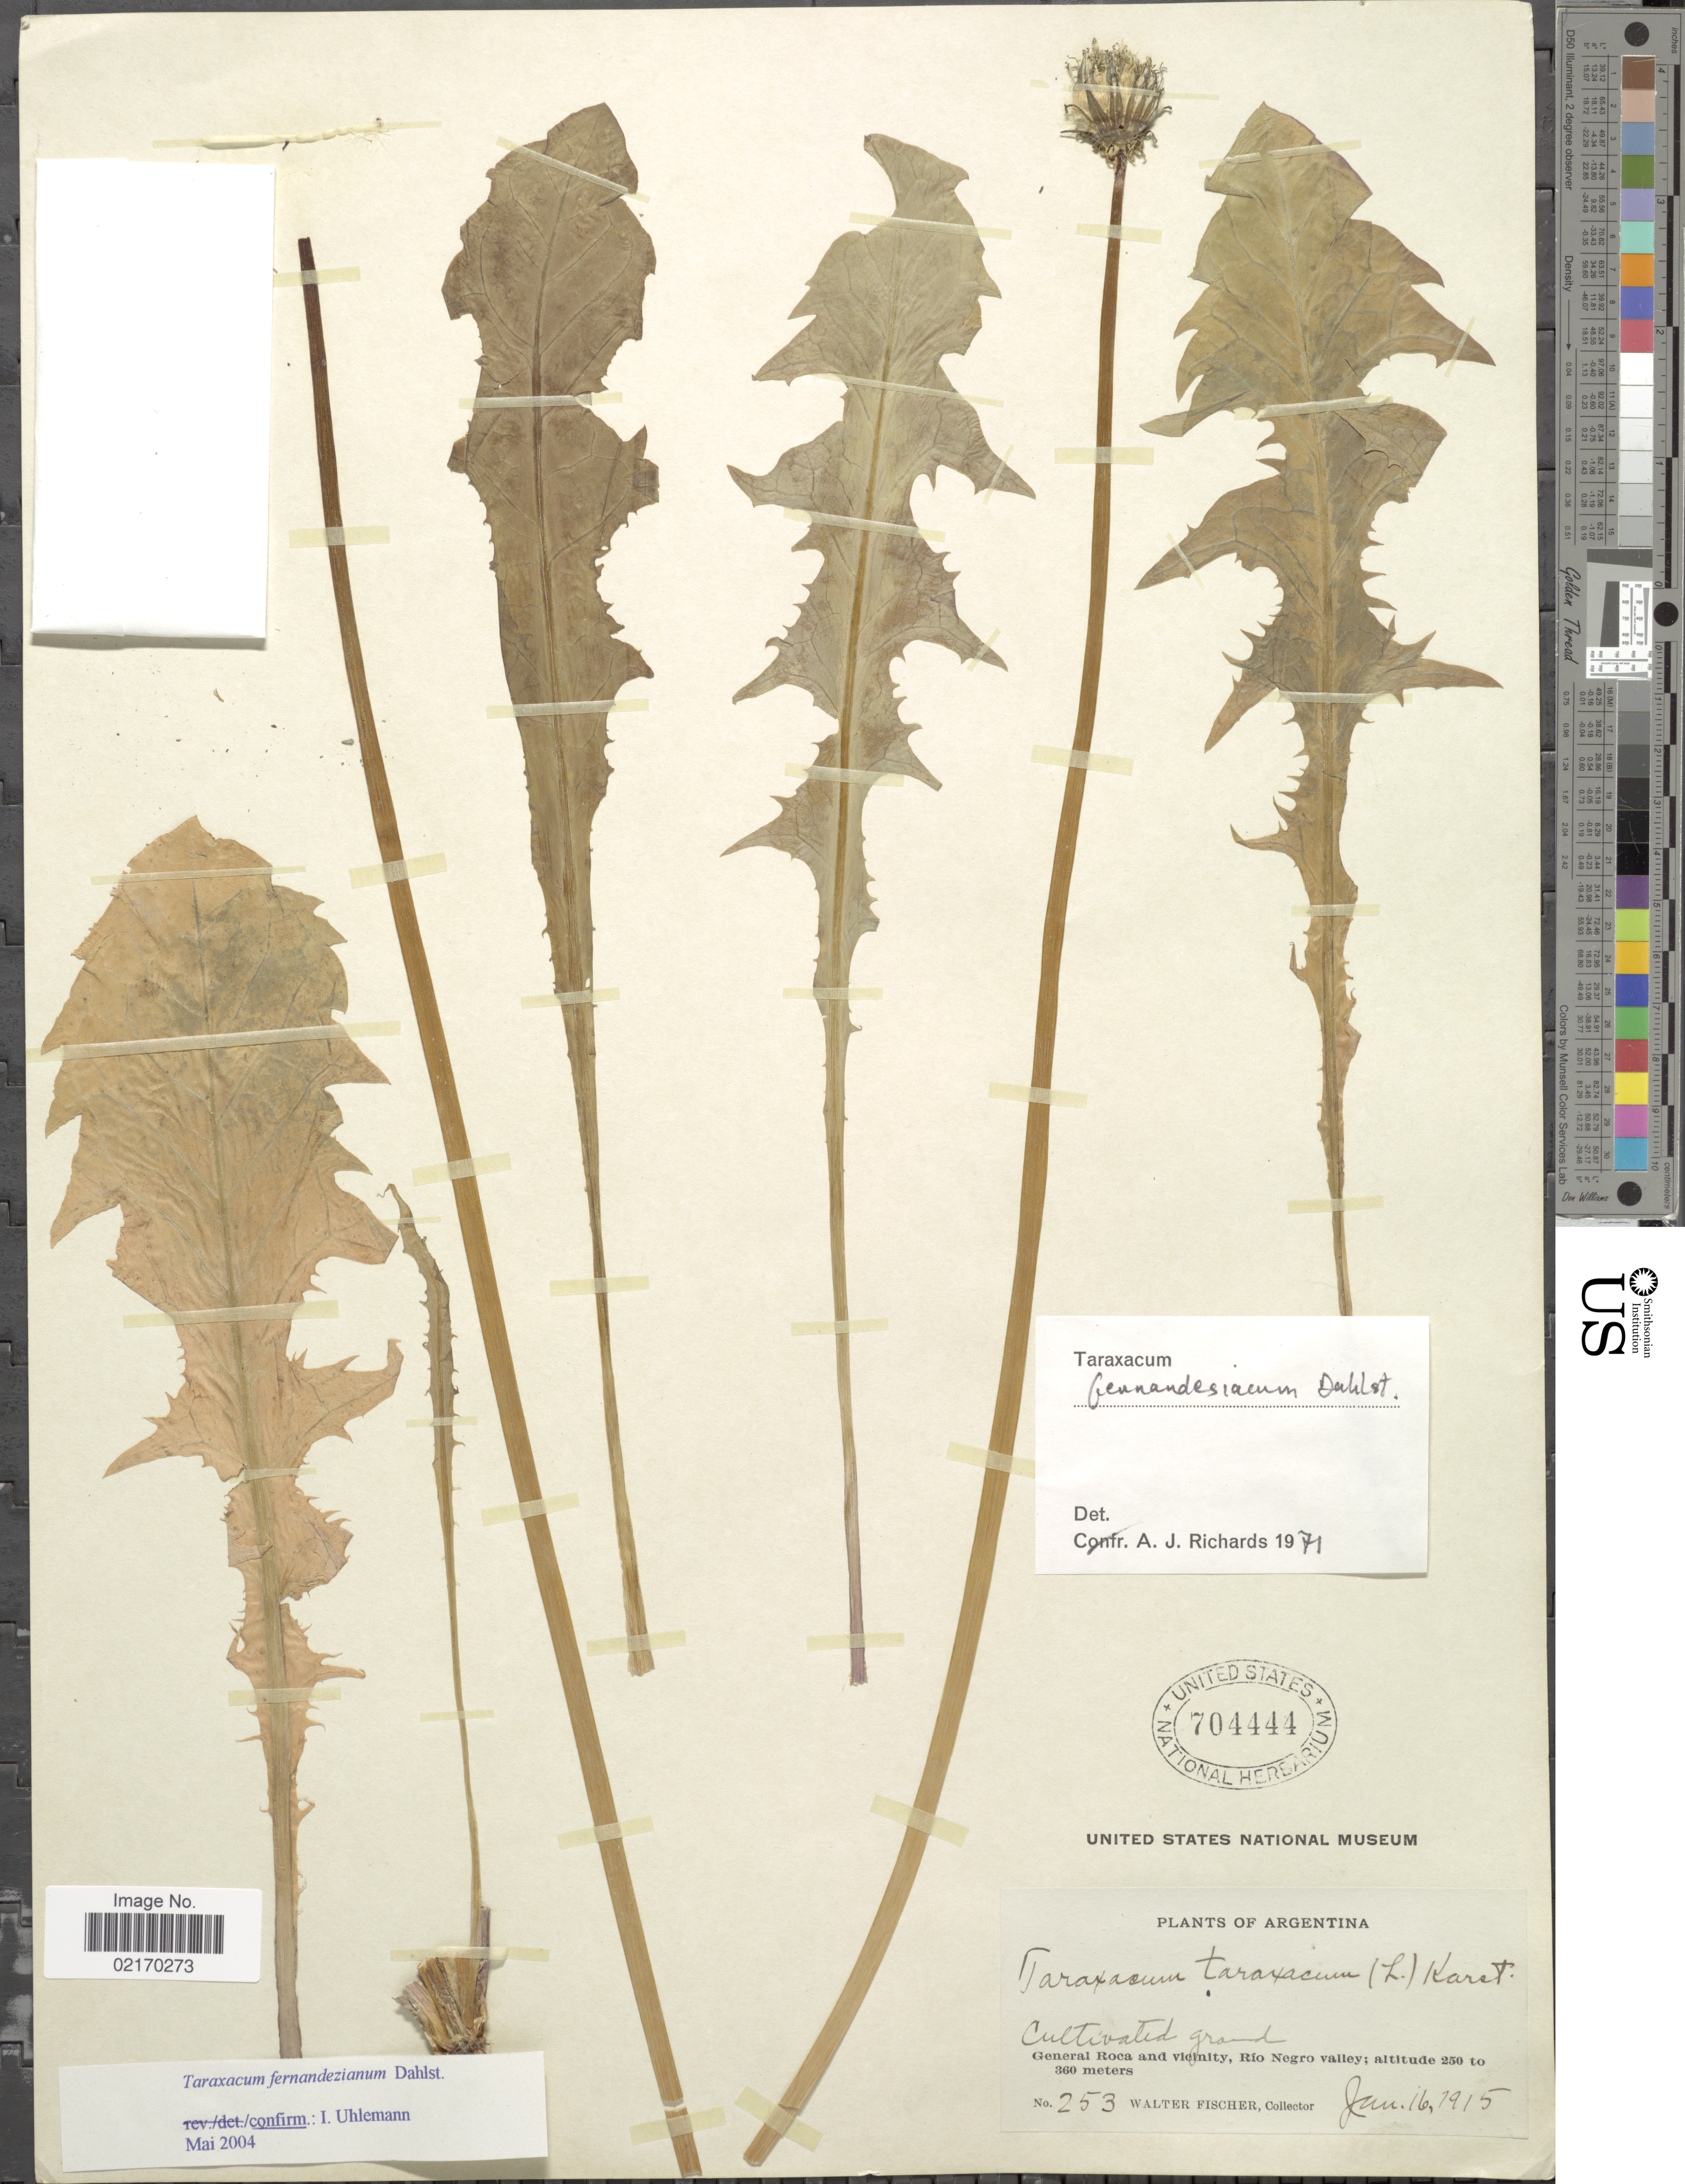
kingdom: Plantae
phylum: Tracheophyta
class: Magnoliopsida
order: Asterales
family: Asteraceae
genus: Taraxacum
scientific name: Taraxacum fernandezianum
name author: Dahlst. ex Dahlst.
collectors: W. Fischer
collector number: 253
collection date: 1915-01-16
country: Argentina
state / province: Rio Negro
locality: General Roca an vicinity, Rio Negro valley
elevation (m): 250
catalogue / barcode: US 704444